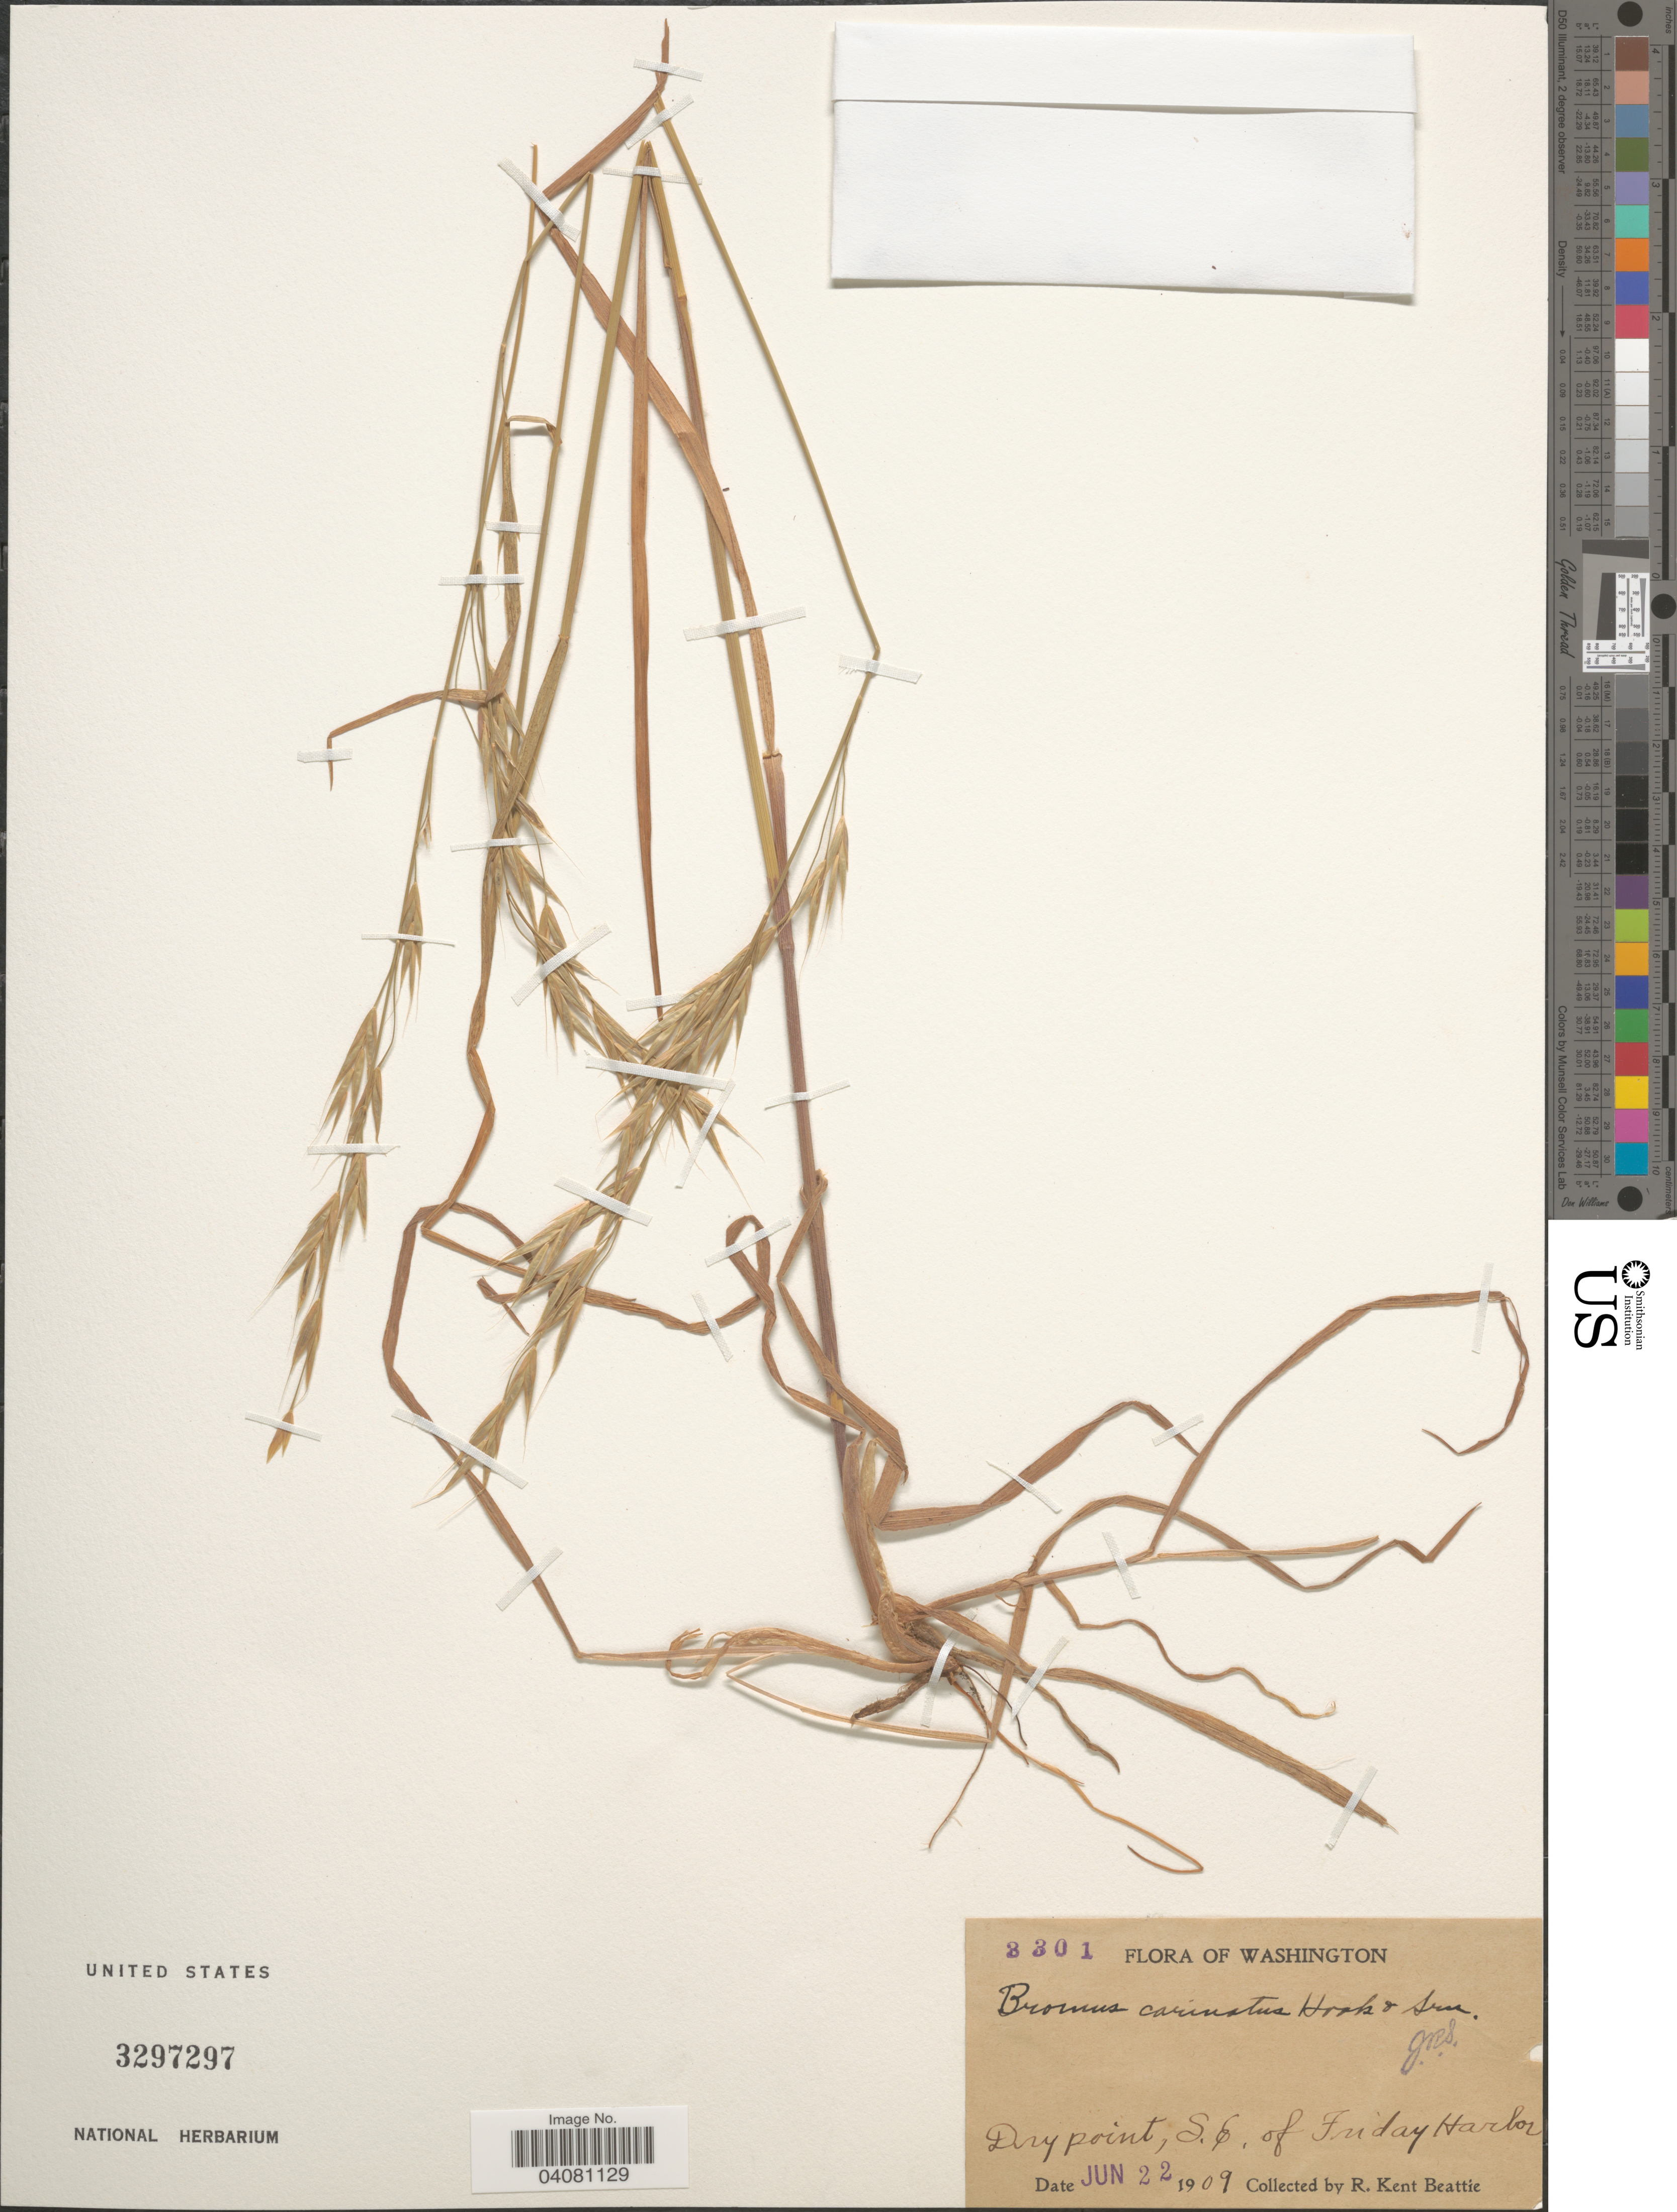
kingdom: Plantae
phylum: Tracheophyta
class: Liliopsida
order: Poales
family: Poaceae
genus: Bromus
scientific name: Bromus carinatus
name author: Hook. & Arn.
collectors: R. K. Beattie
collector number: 3301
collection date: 1909-06-22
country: United States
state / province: Washington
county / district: San Juan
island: San Juan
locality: Dry point, S. of Friday Harbor.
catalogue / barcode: US 3297297